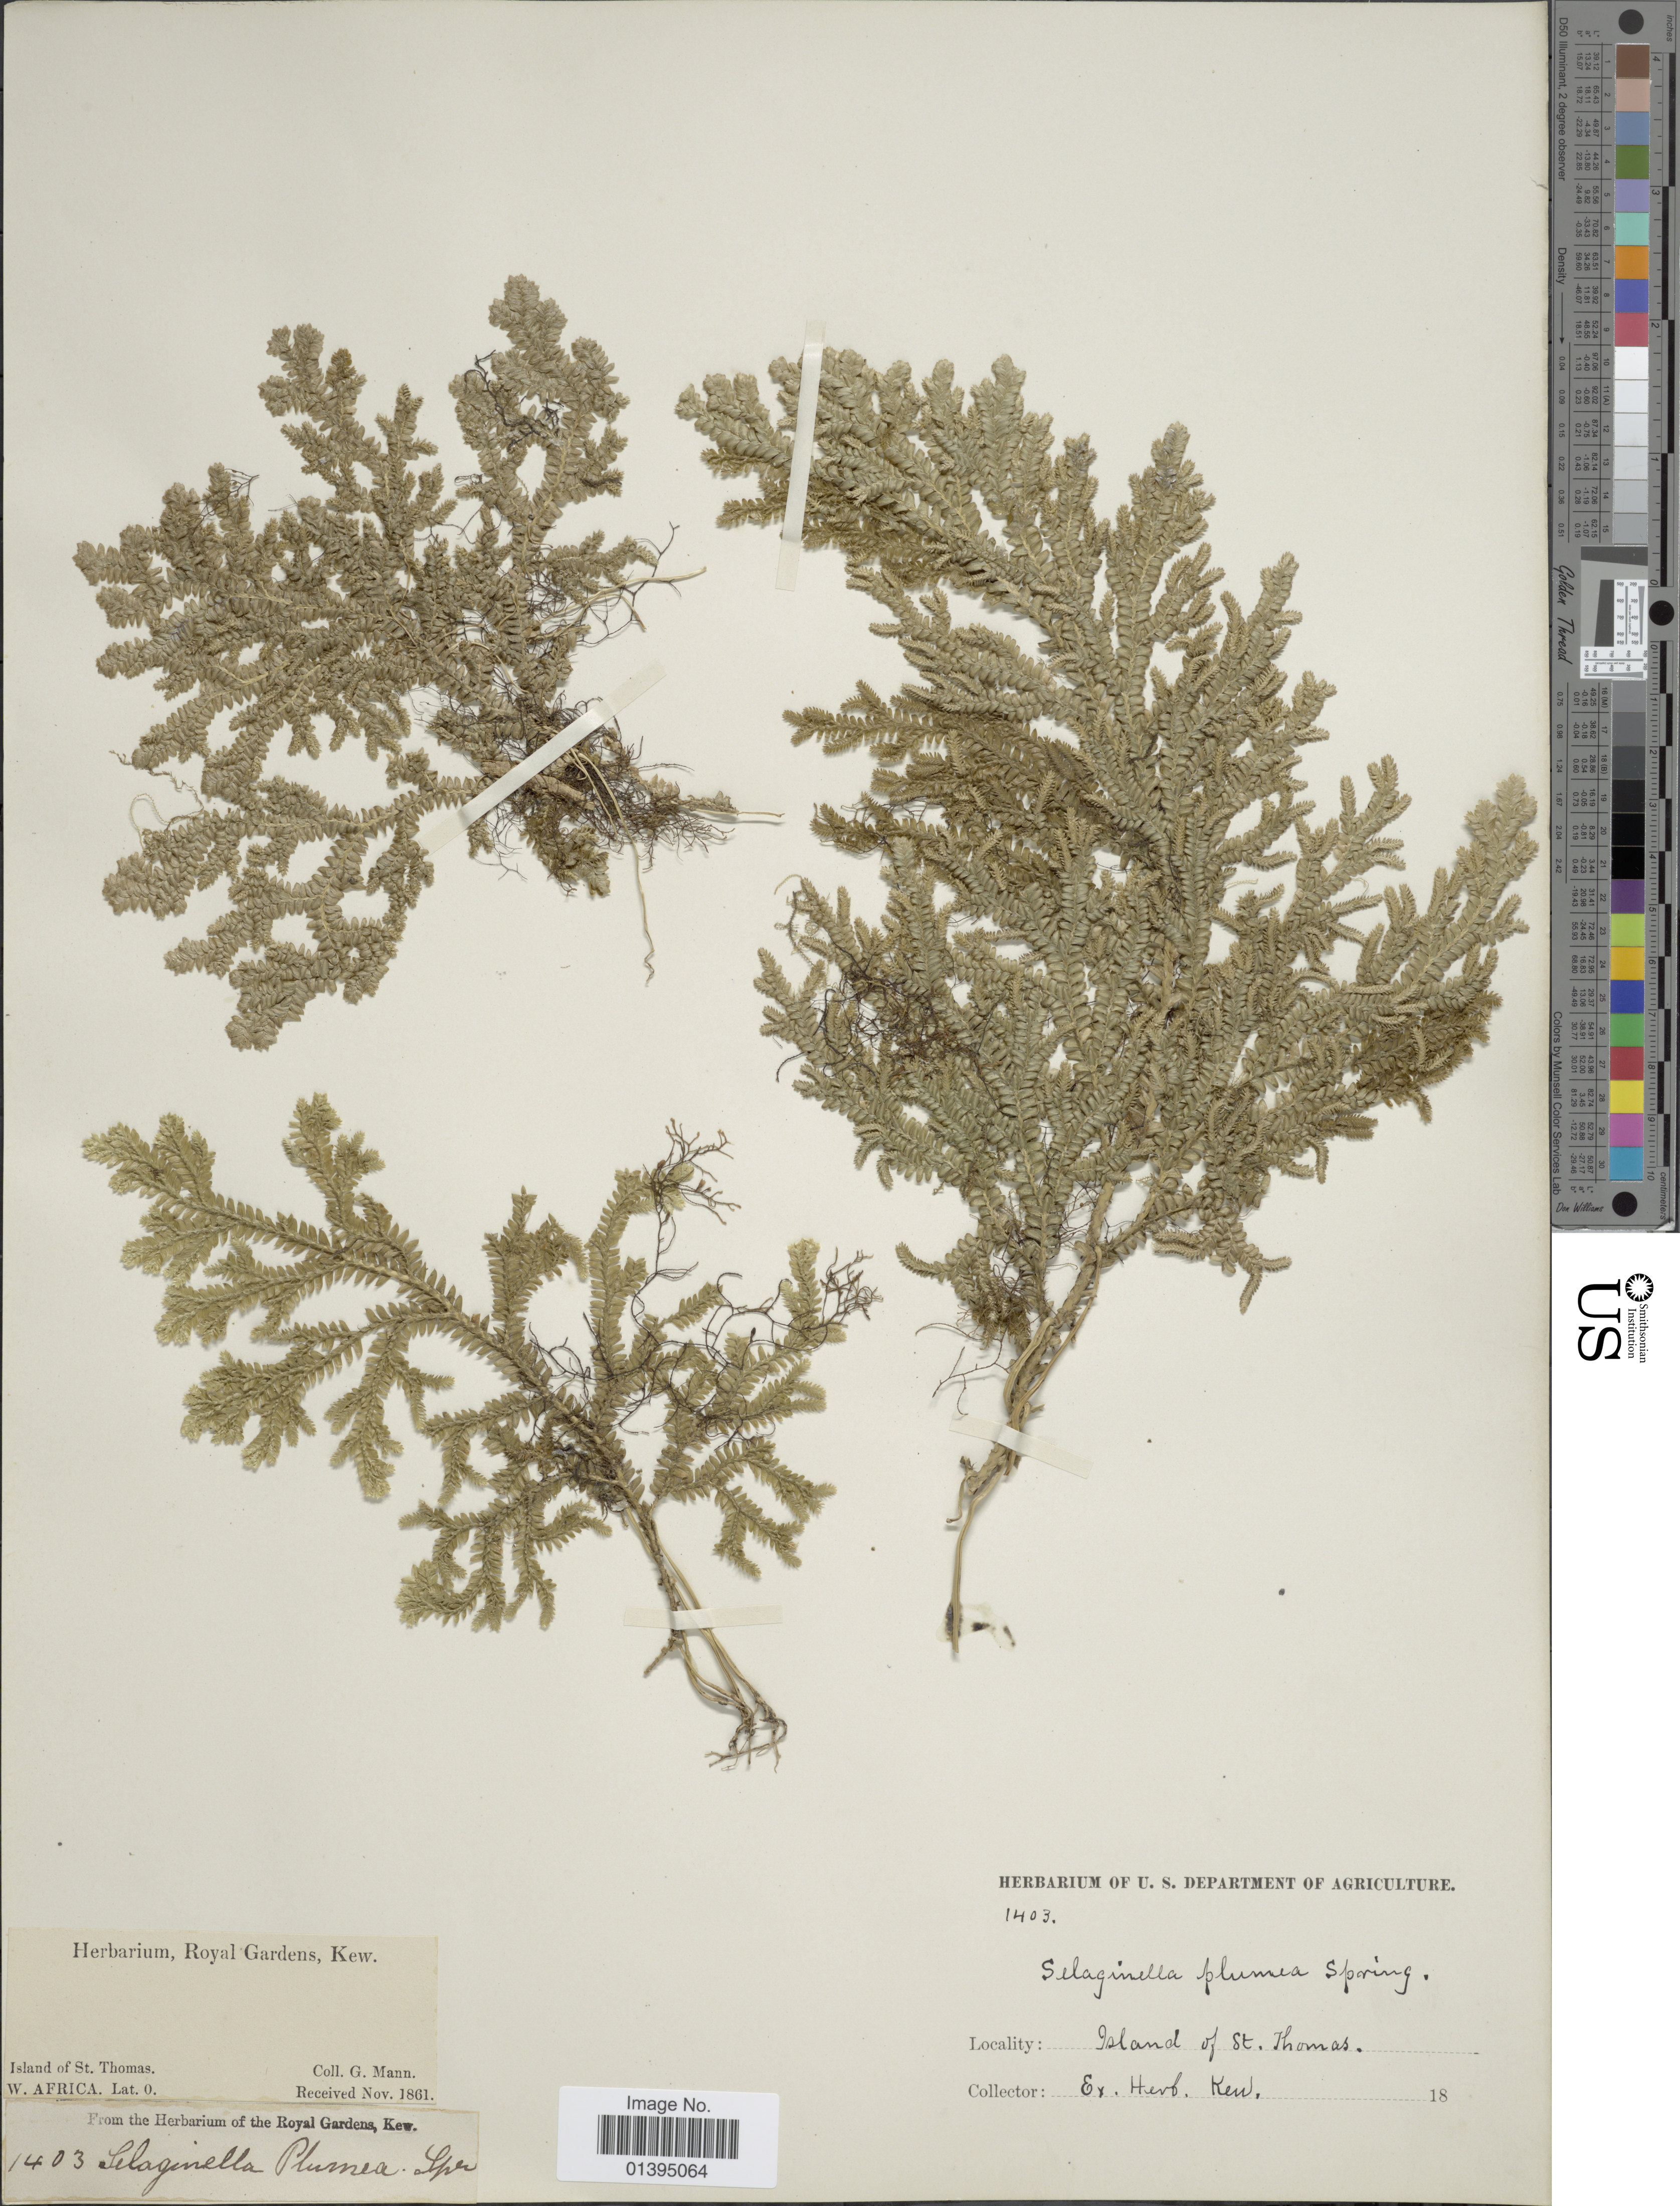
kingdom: Plantae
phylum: Tracheophyta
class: Lycopodiopsida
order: Selaginellales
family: Selaginellaceae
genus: Selaginella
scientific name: Selaginella sp.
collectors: G. Mann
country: São Tomé and Principe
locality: Island of St. Thomas, W. Africa